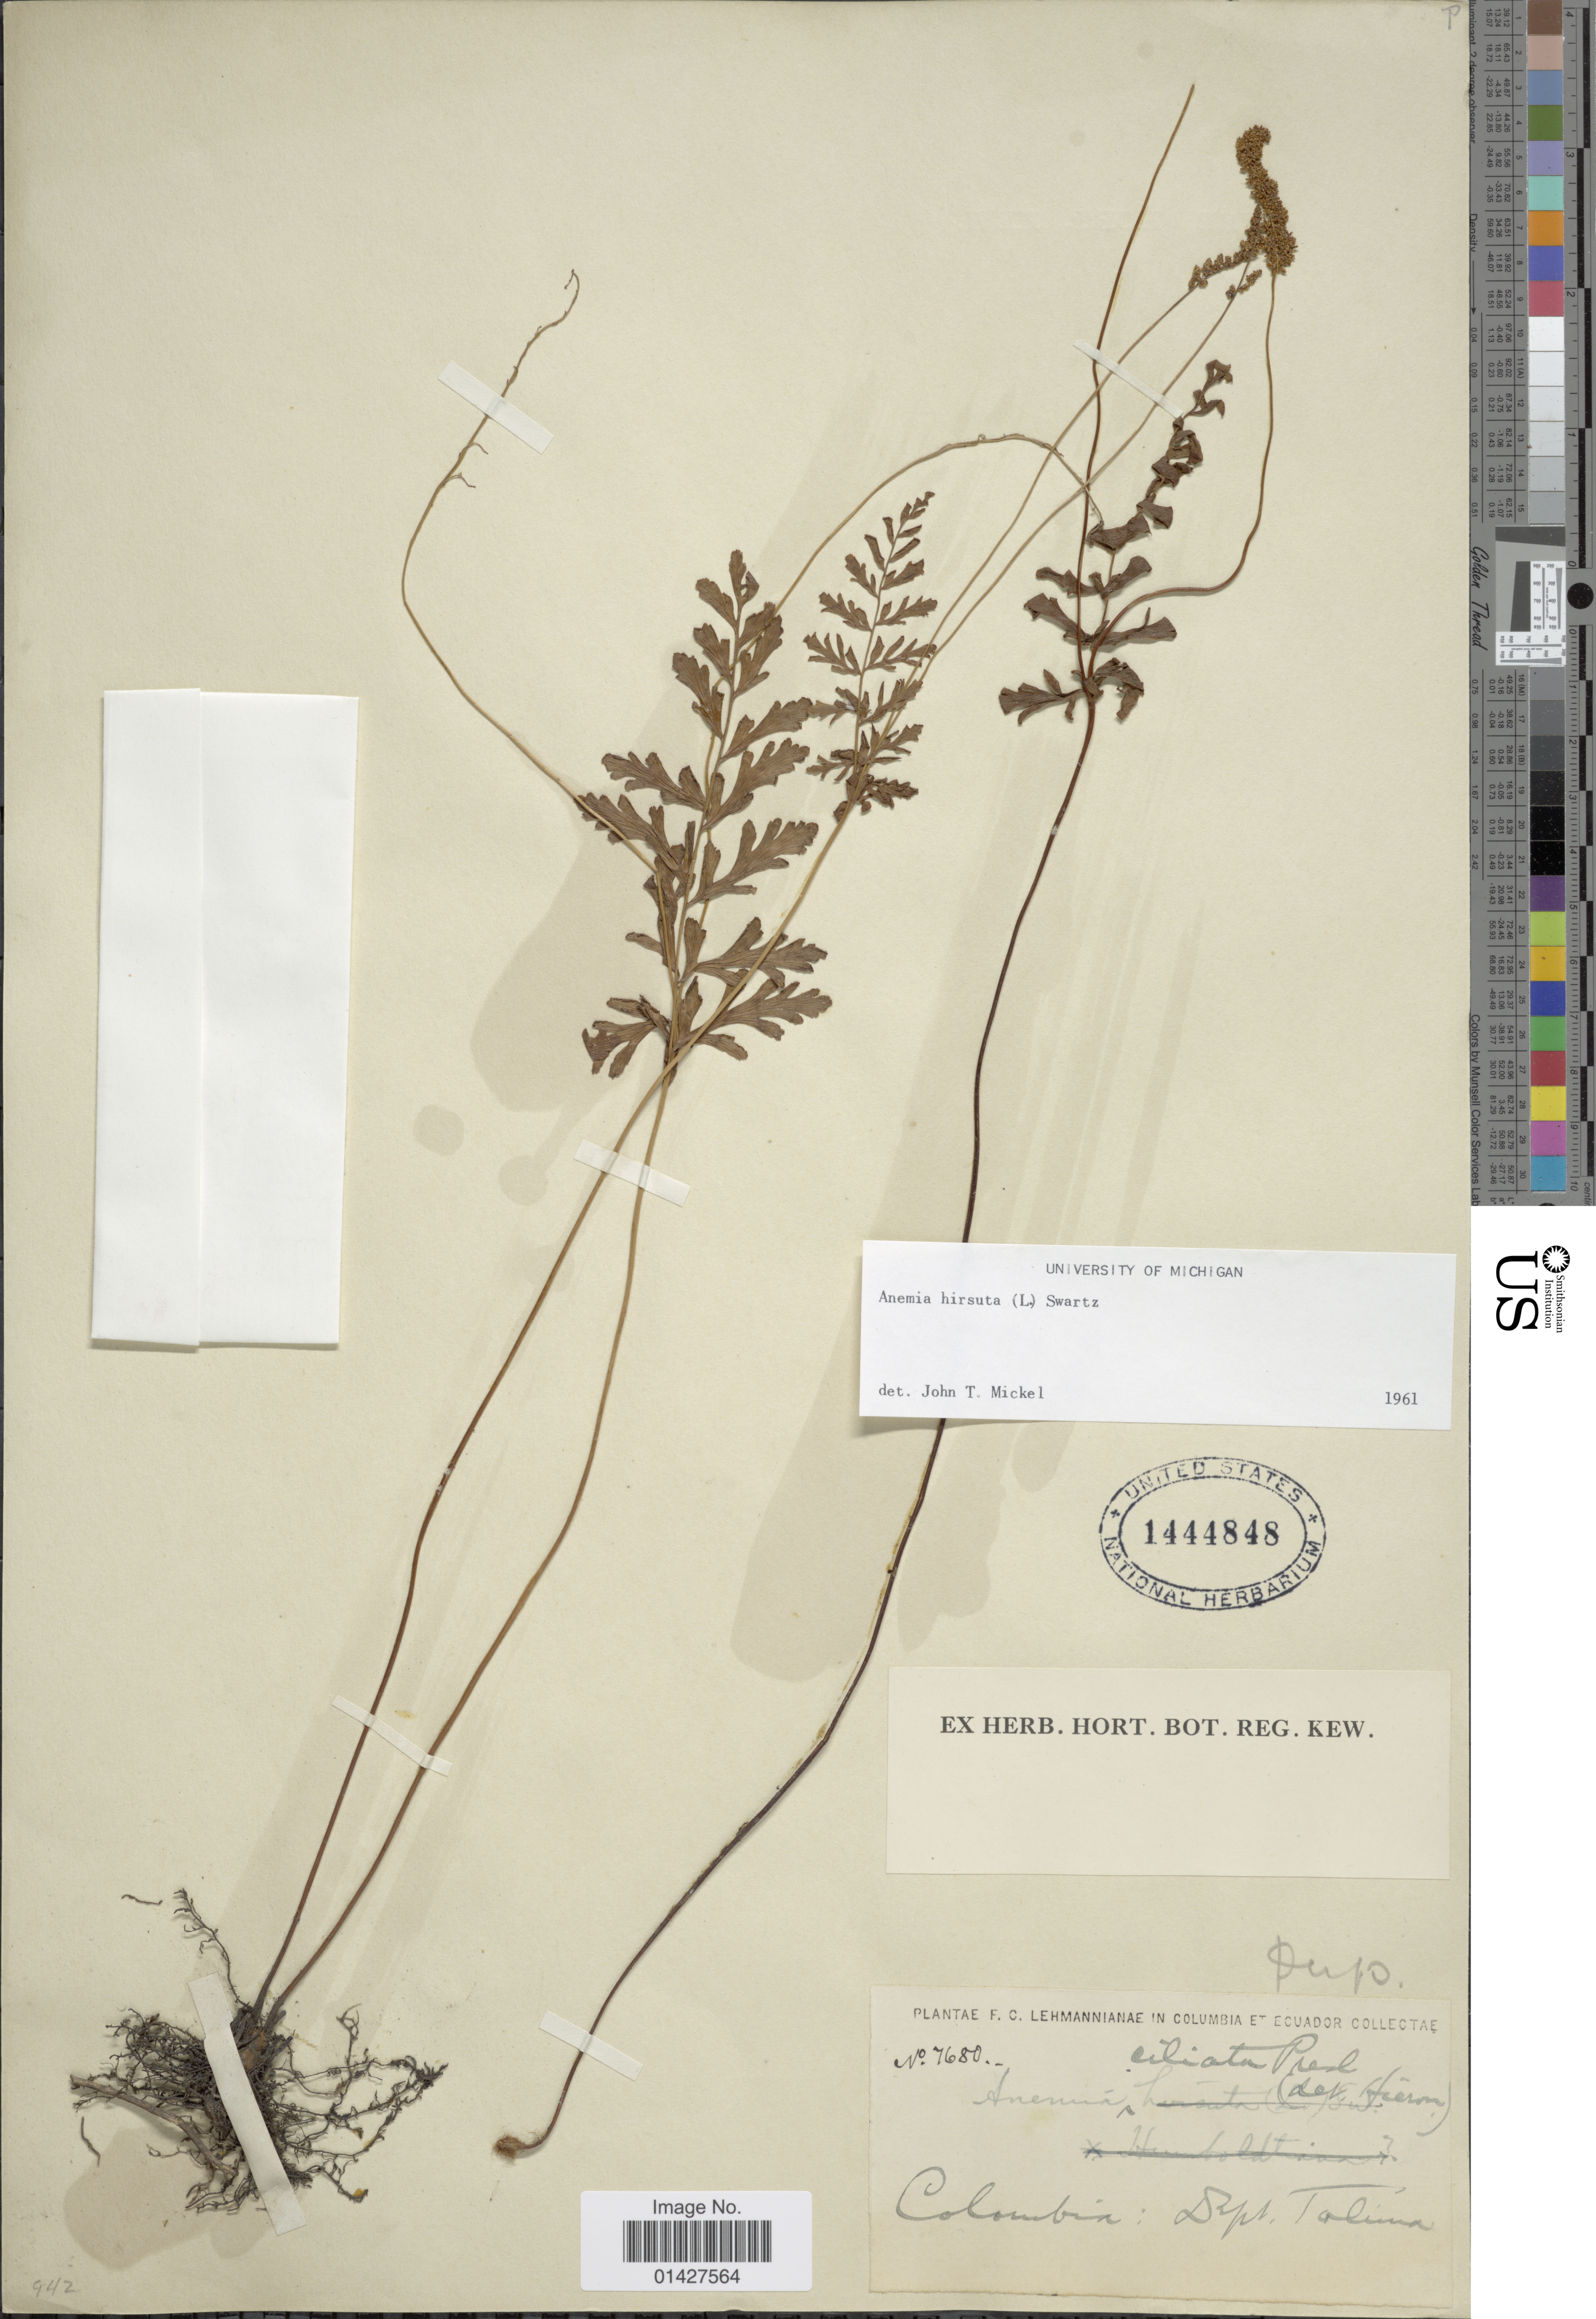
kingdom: Plantae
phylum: Tracheophyta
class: Polypodiopsida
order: Schizaeales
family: Anemiaceae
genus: Anemia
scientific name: Anemia hirsuta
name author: (L.) Sw.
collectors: F. C. Lehmann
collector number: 7680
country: Colombia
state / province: Tolima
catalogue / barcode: US 1444848